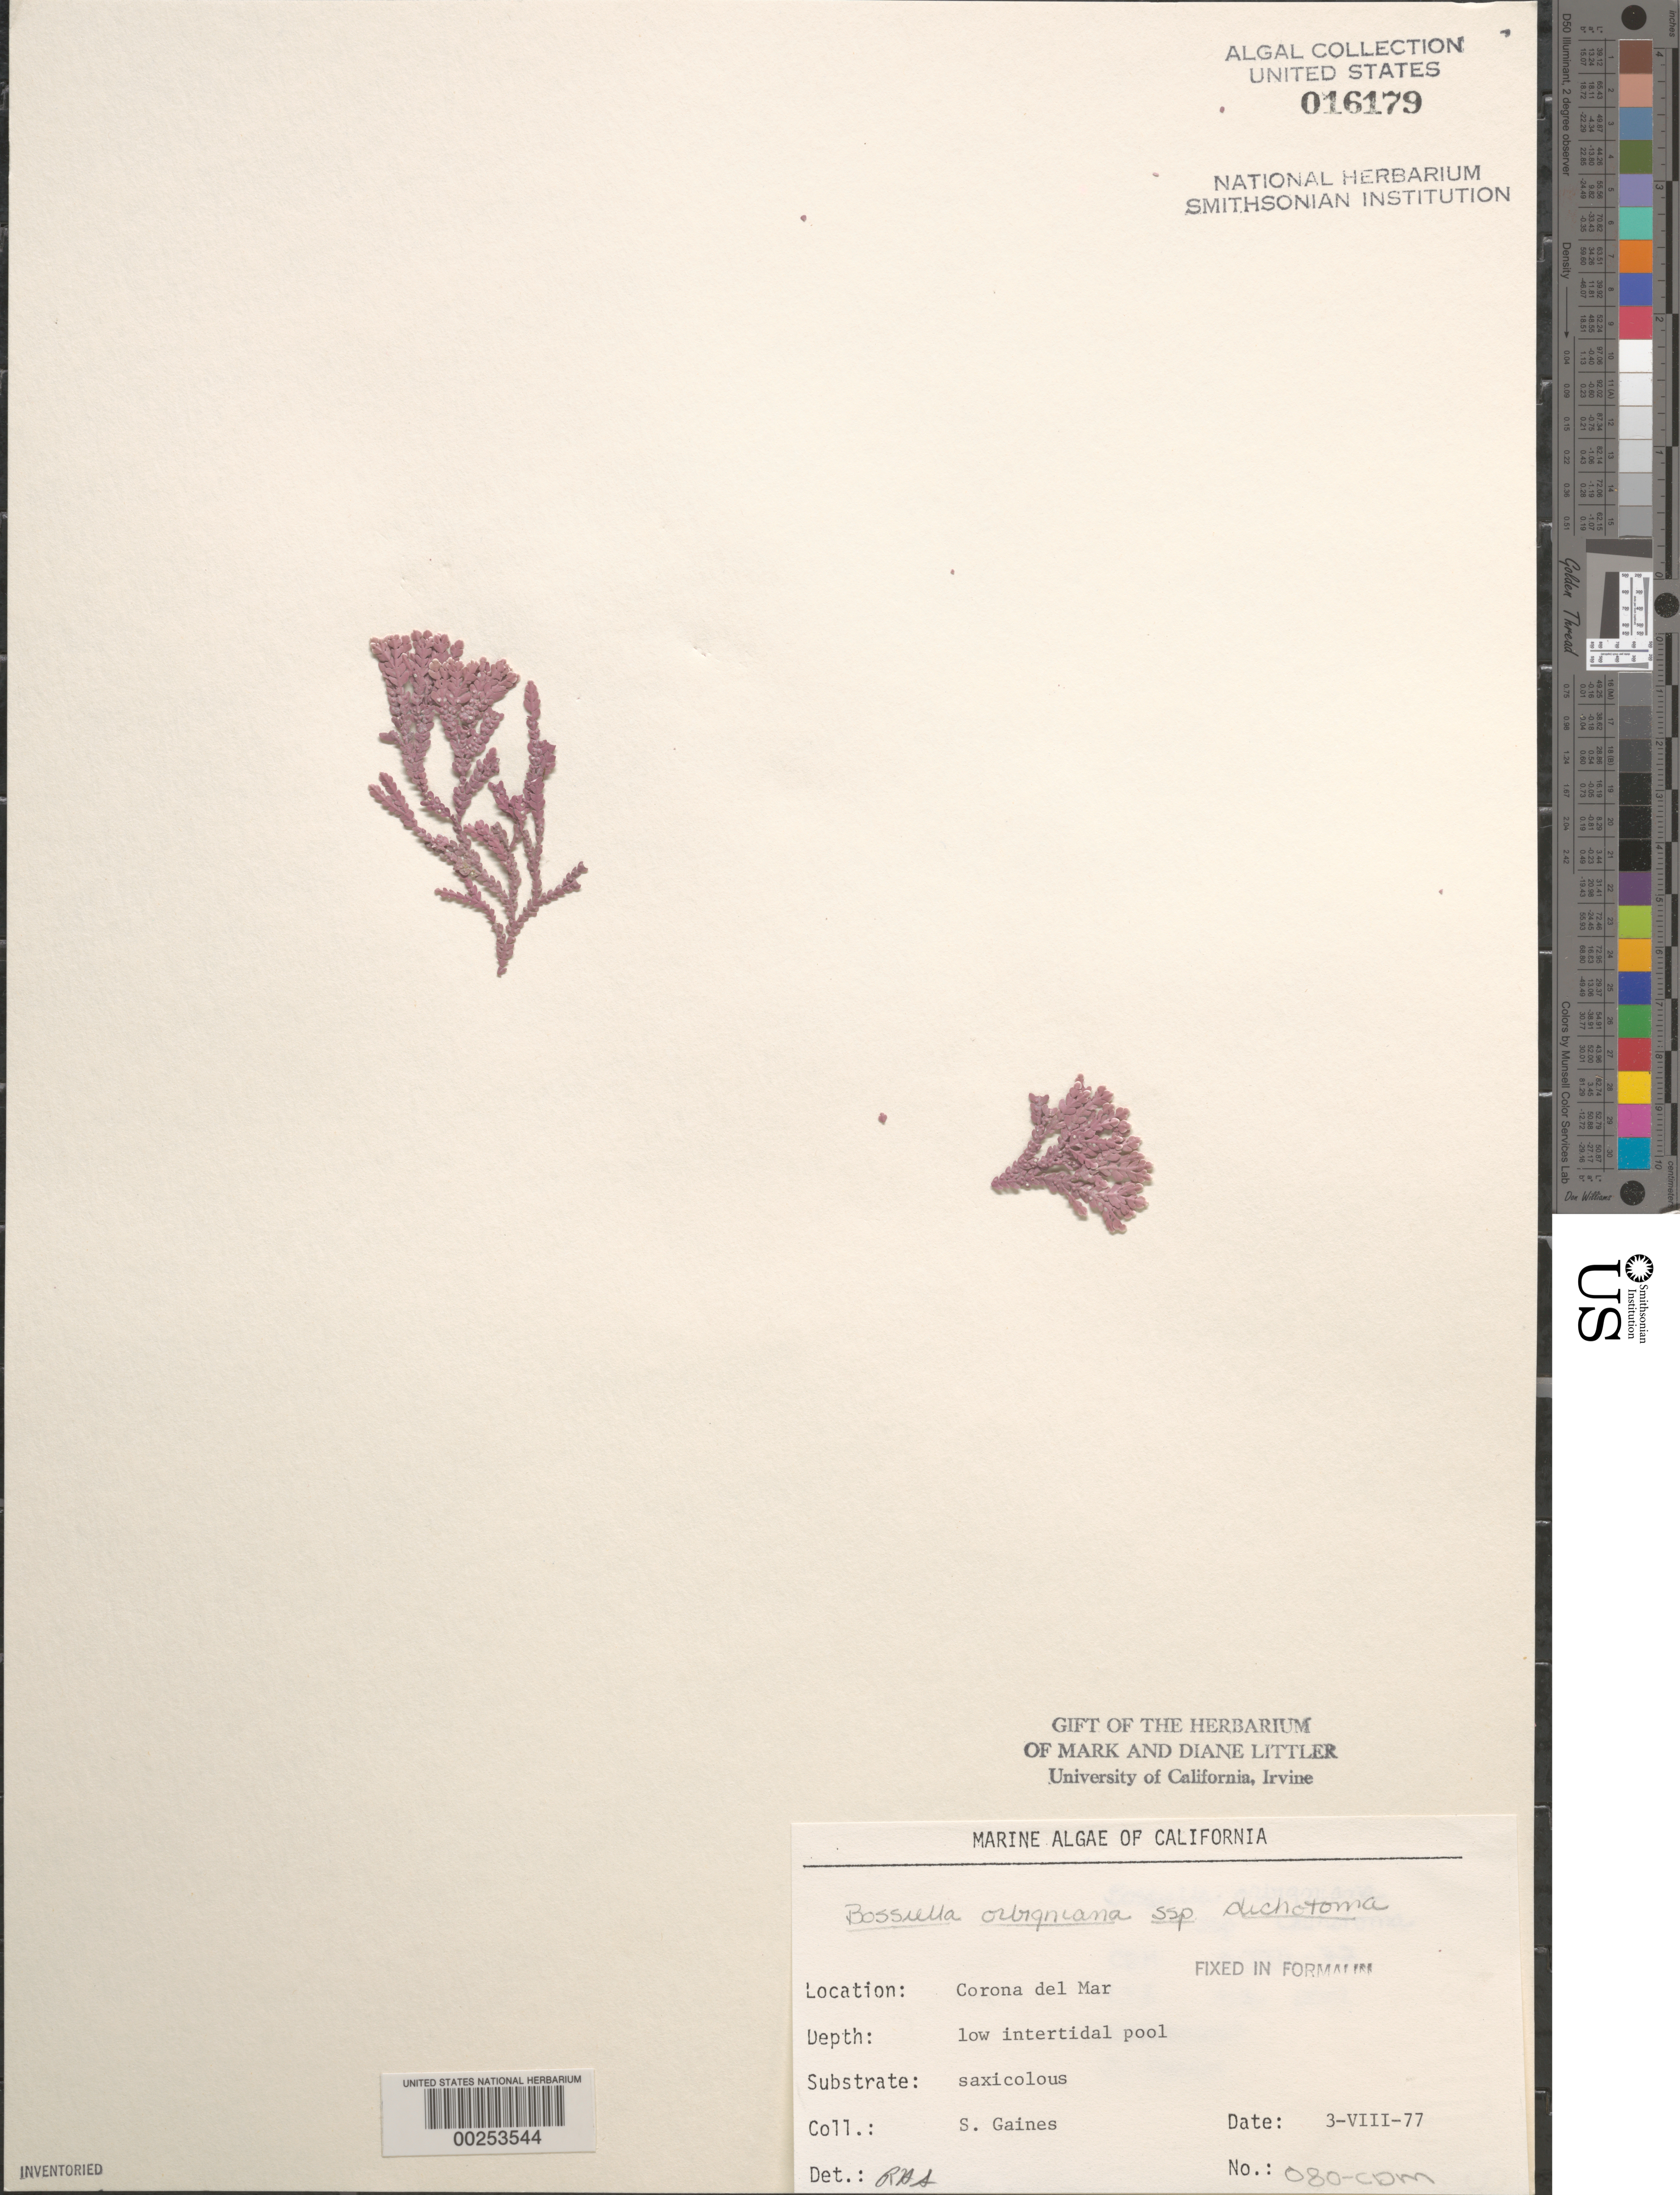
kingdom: Plantae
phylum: Rhodophyta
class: Florideophyceae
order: Corallinales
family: Corallinaceae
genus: Bossiella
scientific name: Bossiella orbigniana subsp. dichotoma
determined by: Sims, Robert H.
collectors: S. Gaines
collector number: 080-cdm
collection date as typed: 03 Aug 1977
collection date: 1977-08-03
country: United States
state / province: California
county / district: Orange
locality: Corona del Mar, mouth of Morning Canyon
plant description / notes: BLM-SOCALBIGHT Rocky Intertidal Survey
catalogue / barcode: US 16179